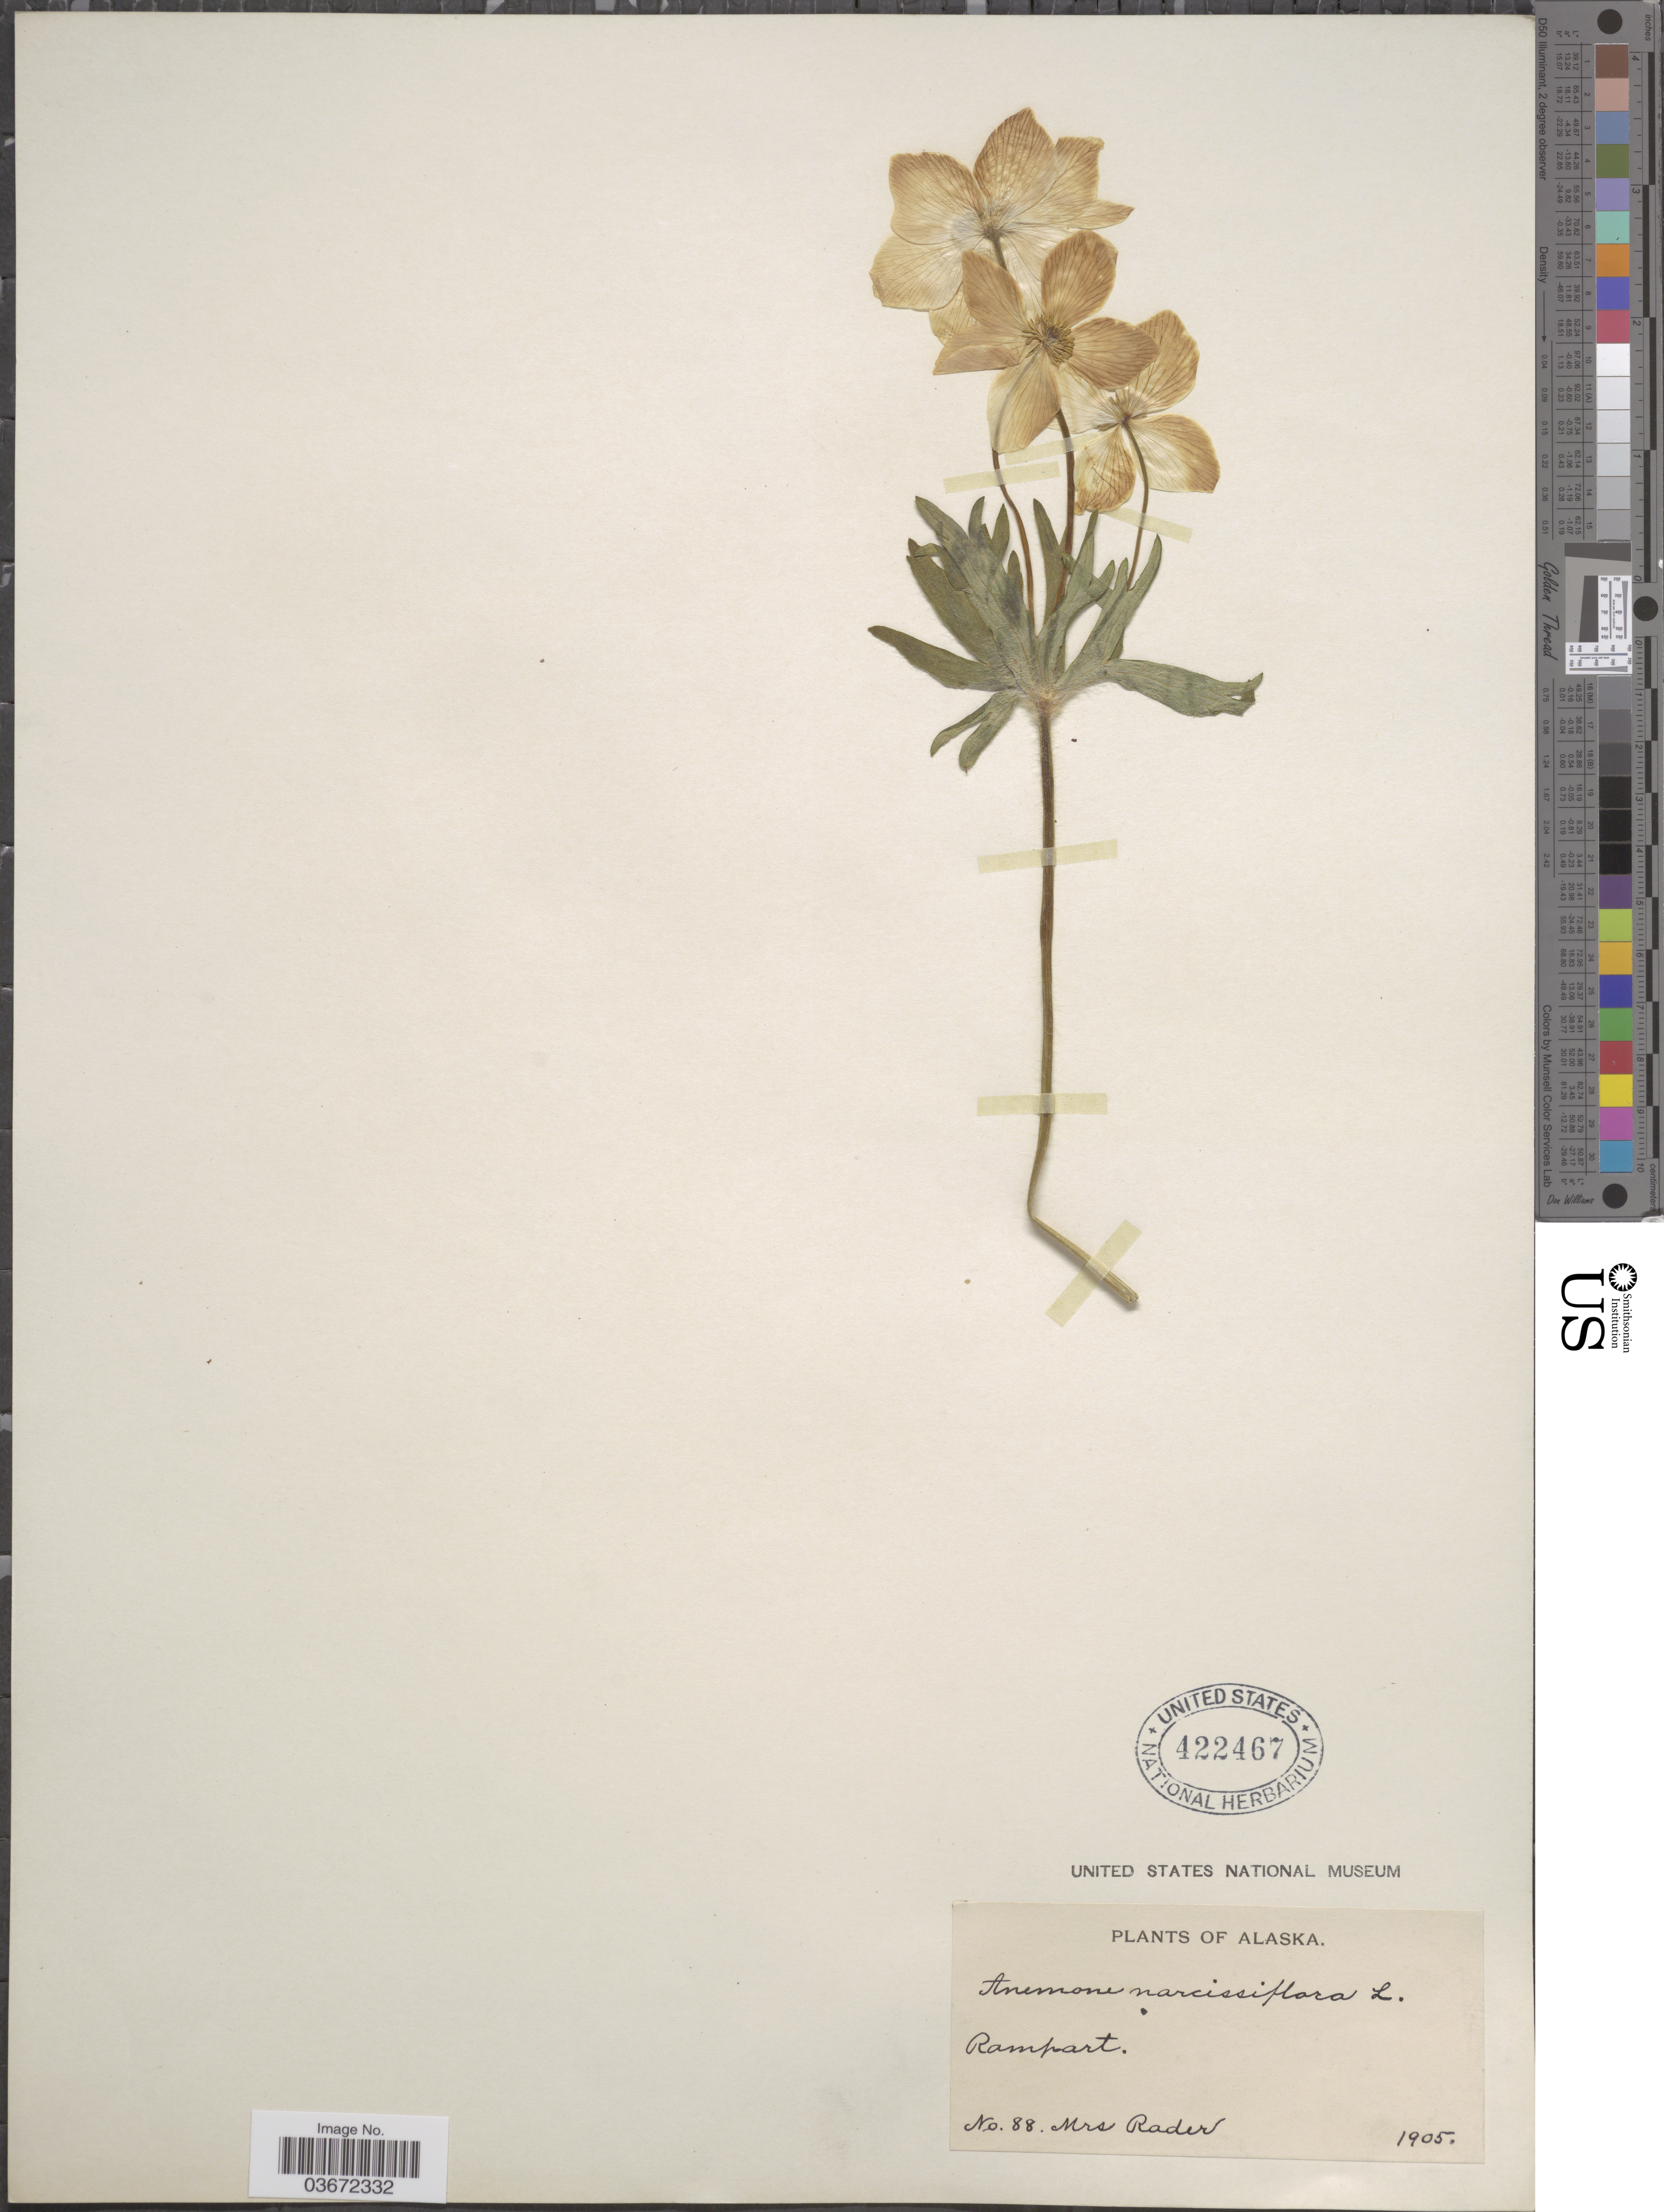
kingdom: Plantae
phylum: Tracheophyta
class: Magnoliopsida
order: Ranunculales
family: Ranunculaceae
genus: Anemone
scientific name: Anemone narcissiflora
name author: L.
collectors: Mrs. Rader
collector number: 88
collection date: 1905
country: United States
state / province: Alaska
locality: Rampart.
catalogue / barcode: US 422467